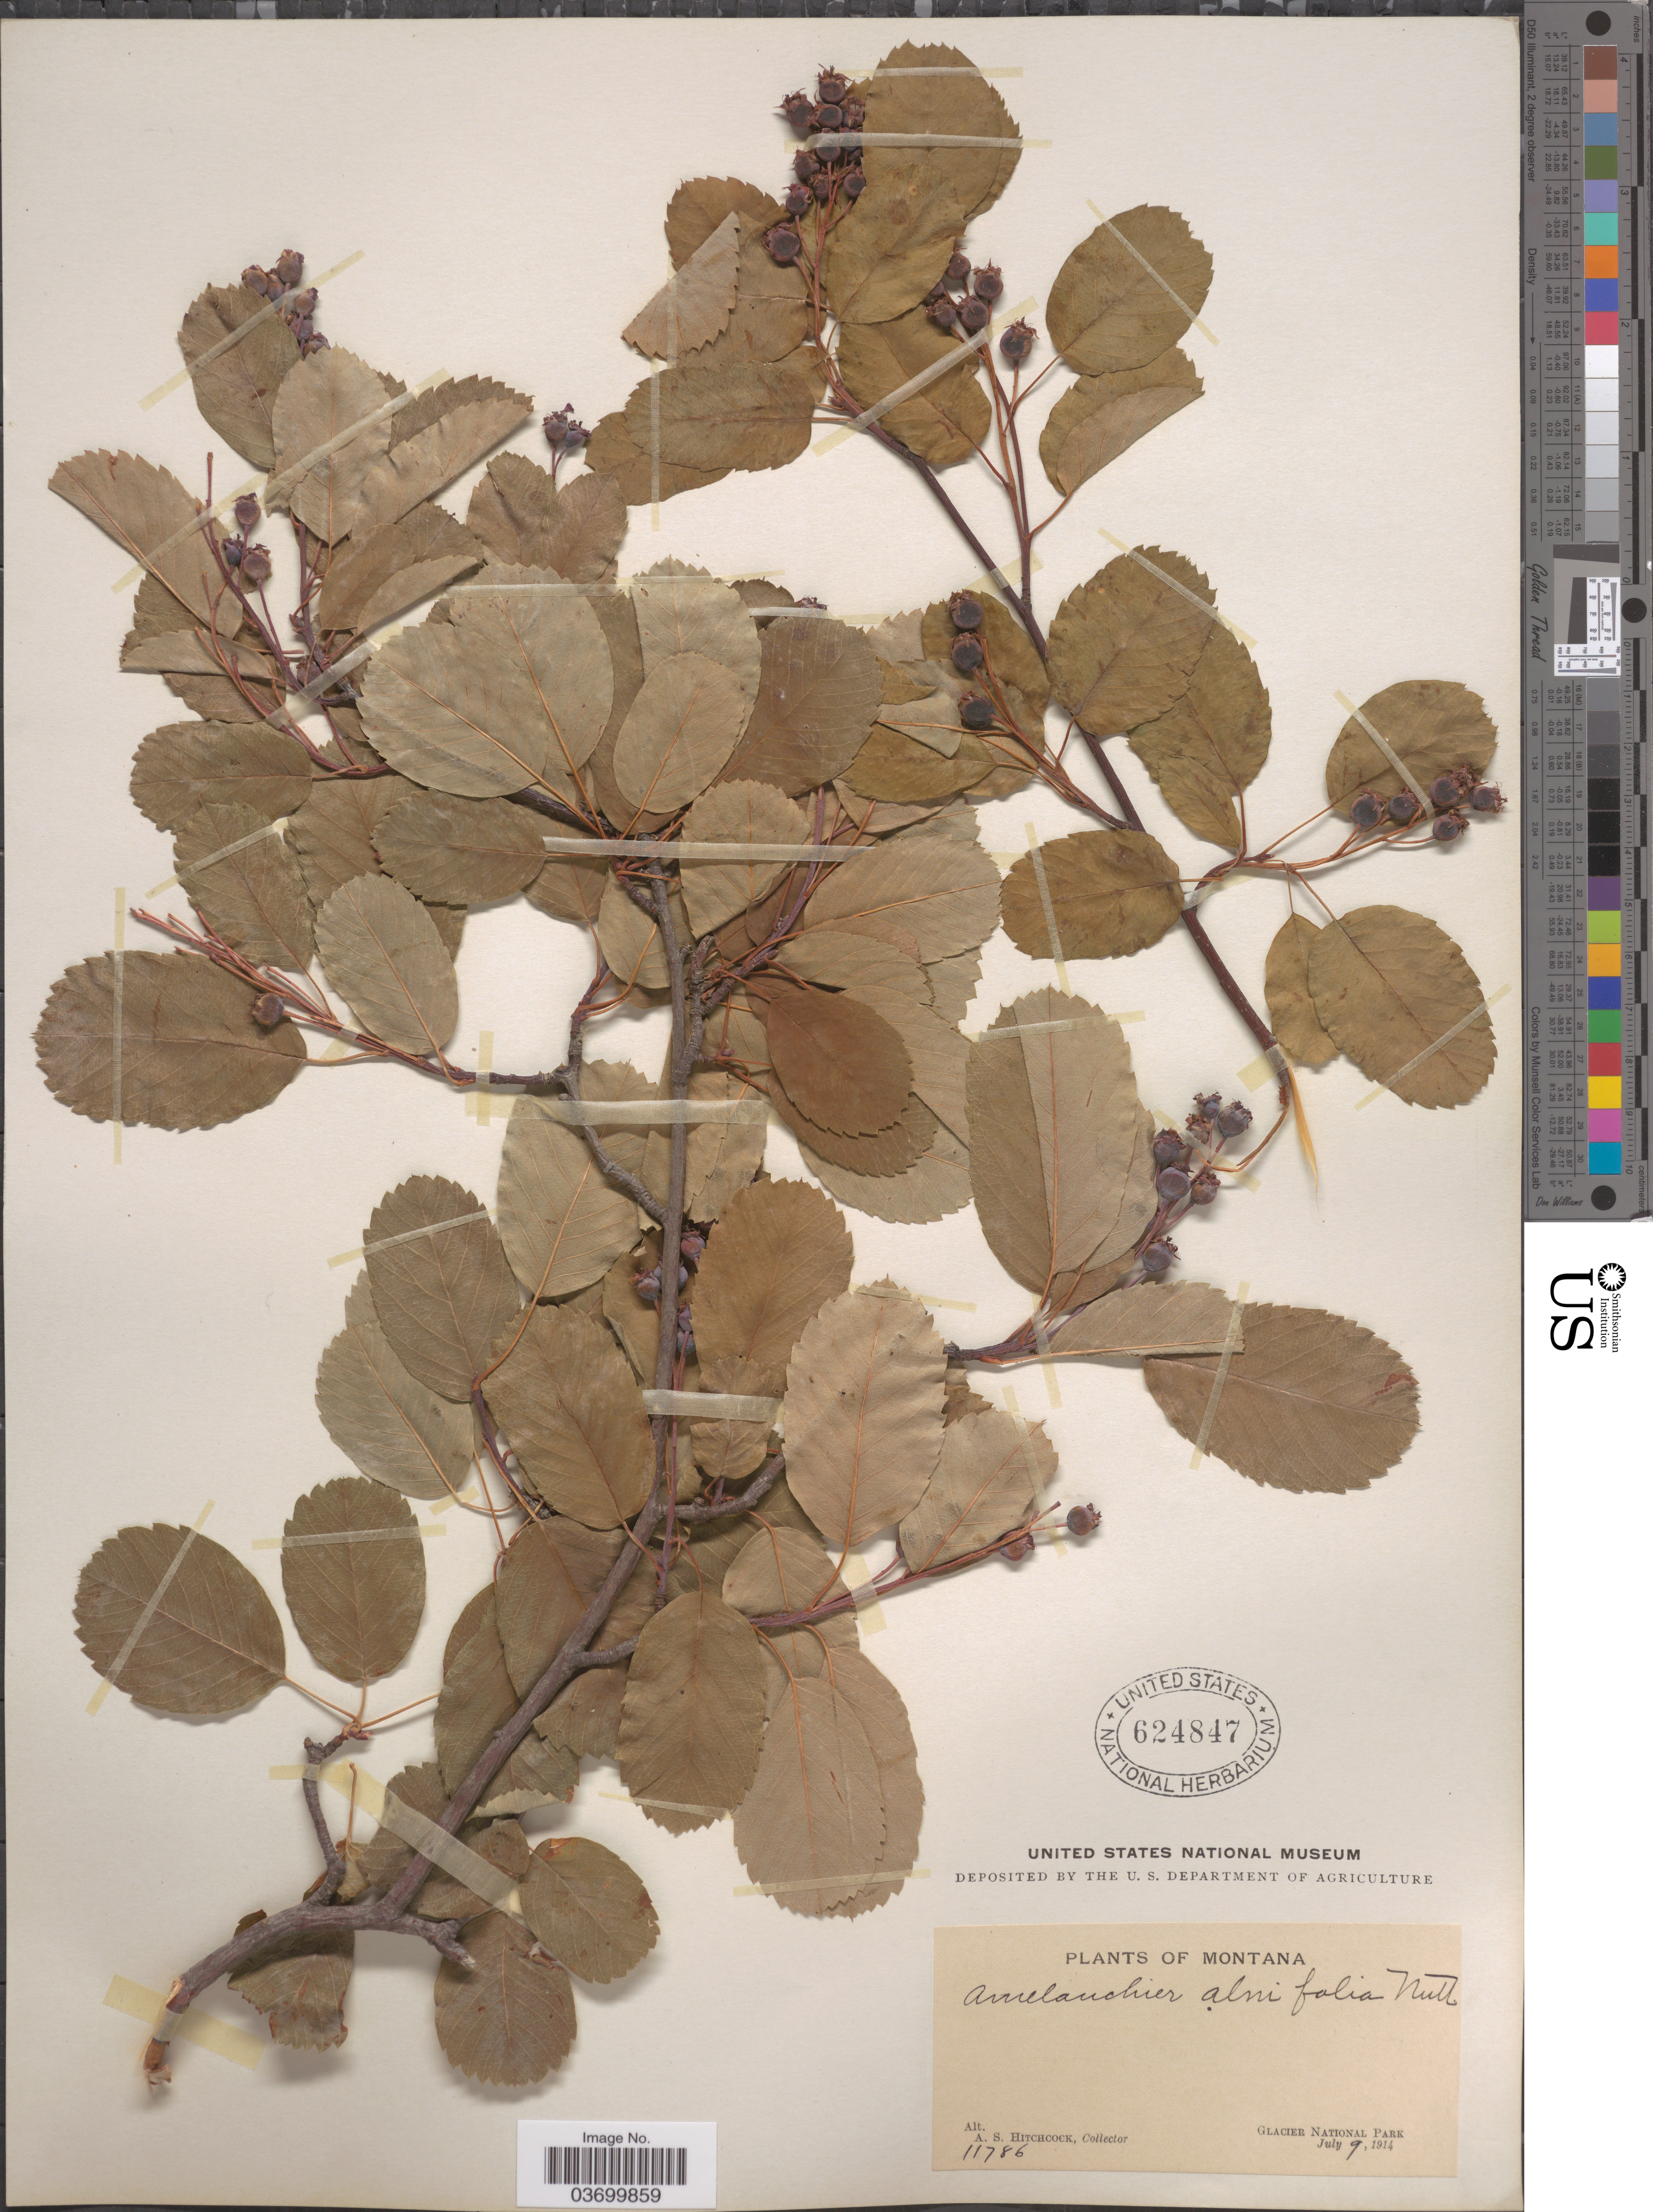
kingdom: Plantae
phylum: Tracheophyta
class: Magnoliopsida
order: Rosales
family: Rosaceae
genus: Amelanchier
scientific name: Amelanchier alnifolia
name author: (Nutt.) Nutt. ex M. Roem.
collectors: A. S. Hitchcock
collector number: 11786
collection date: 1914-07-09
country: United States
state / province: Montana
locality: Glacier National Park.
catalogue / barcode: US 624847